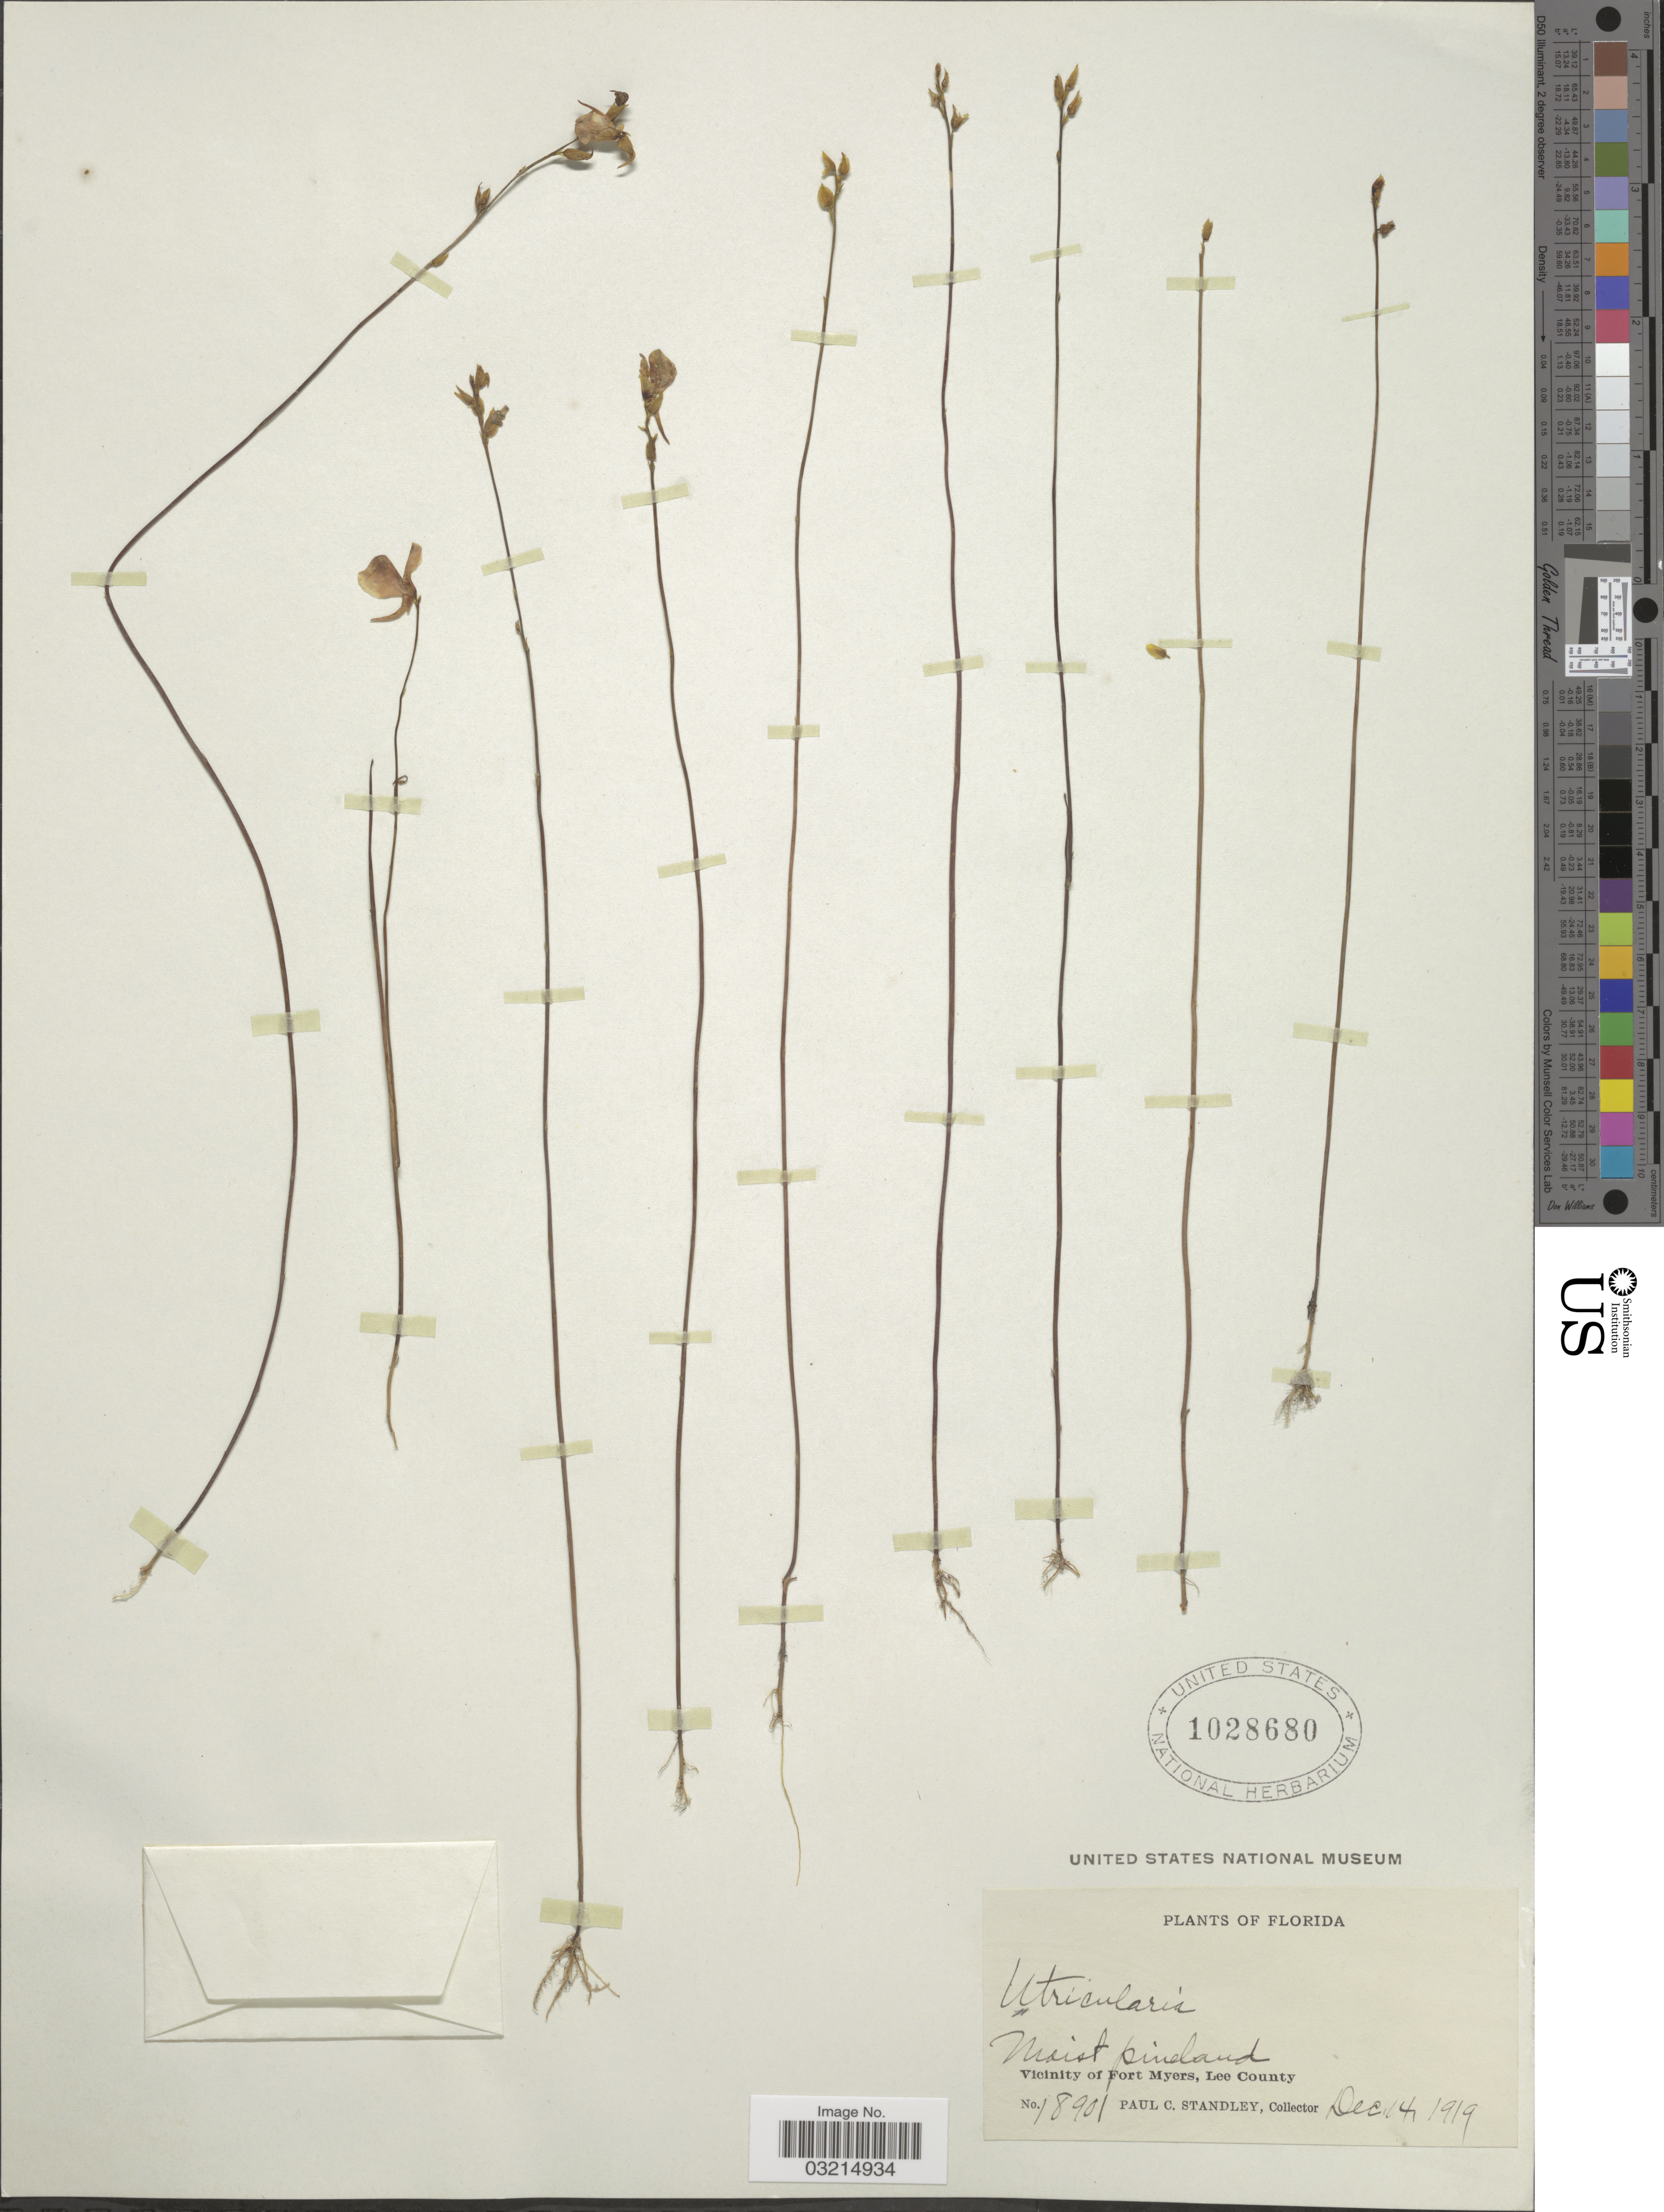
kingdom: Plantae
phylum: Tracheophyta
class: Magnoliopsida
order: Lamiales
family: Lentibulariaceae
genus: Utricularia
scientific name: Utricularia cornuta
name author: Michx.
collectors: P. C. Standley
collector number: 18901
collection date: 1919-12-14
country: United States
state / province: Florida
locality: Vicinity of Fort Myers, Lee County.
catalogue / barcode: US 1028680